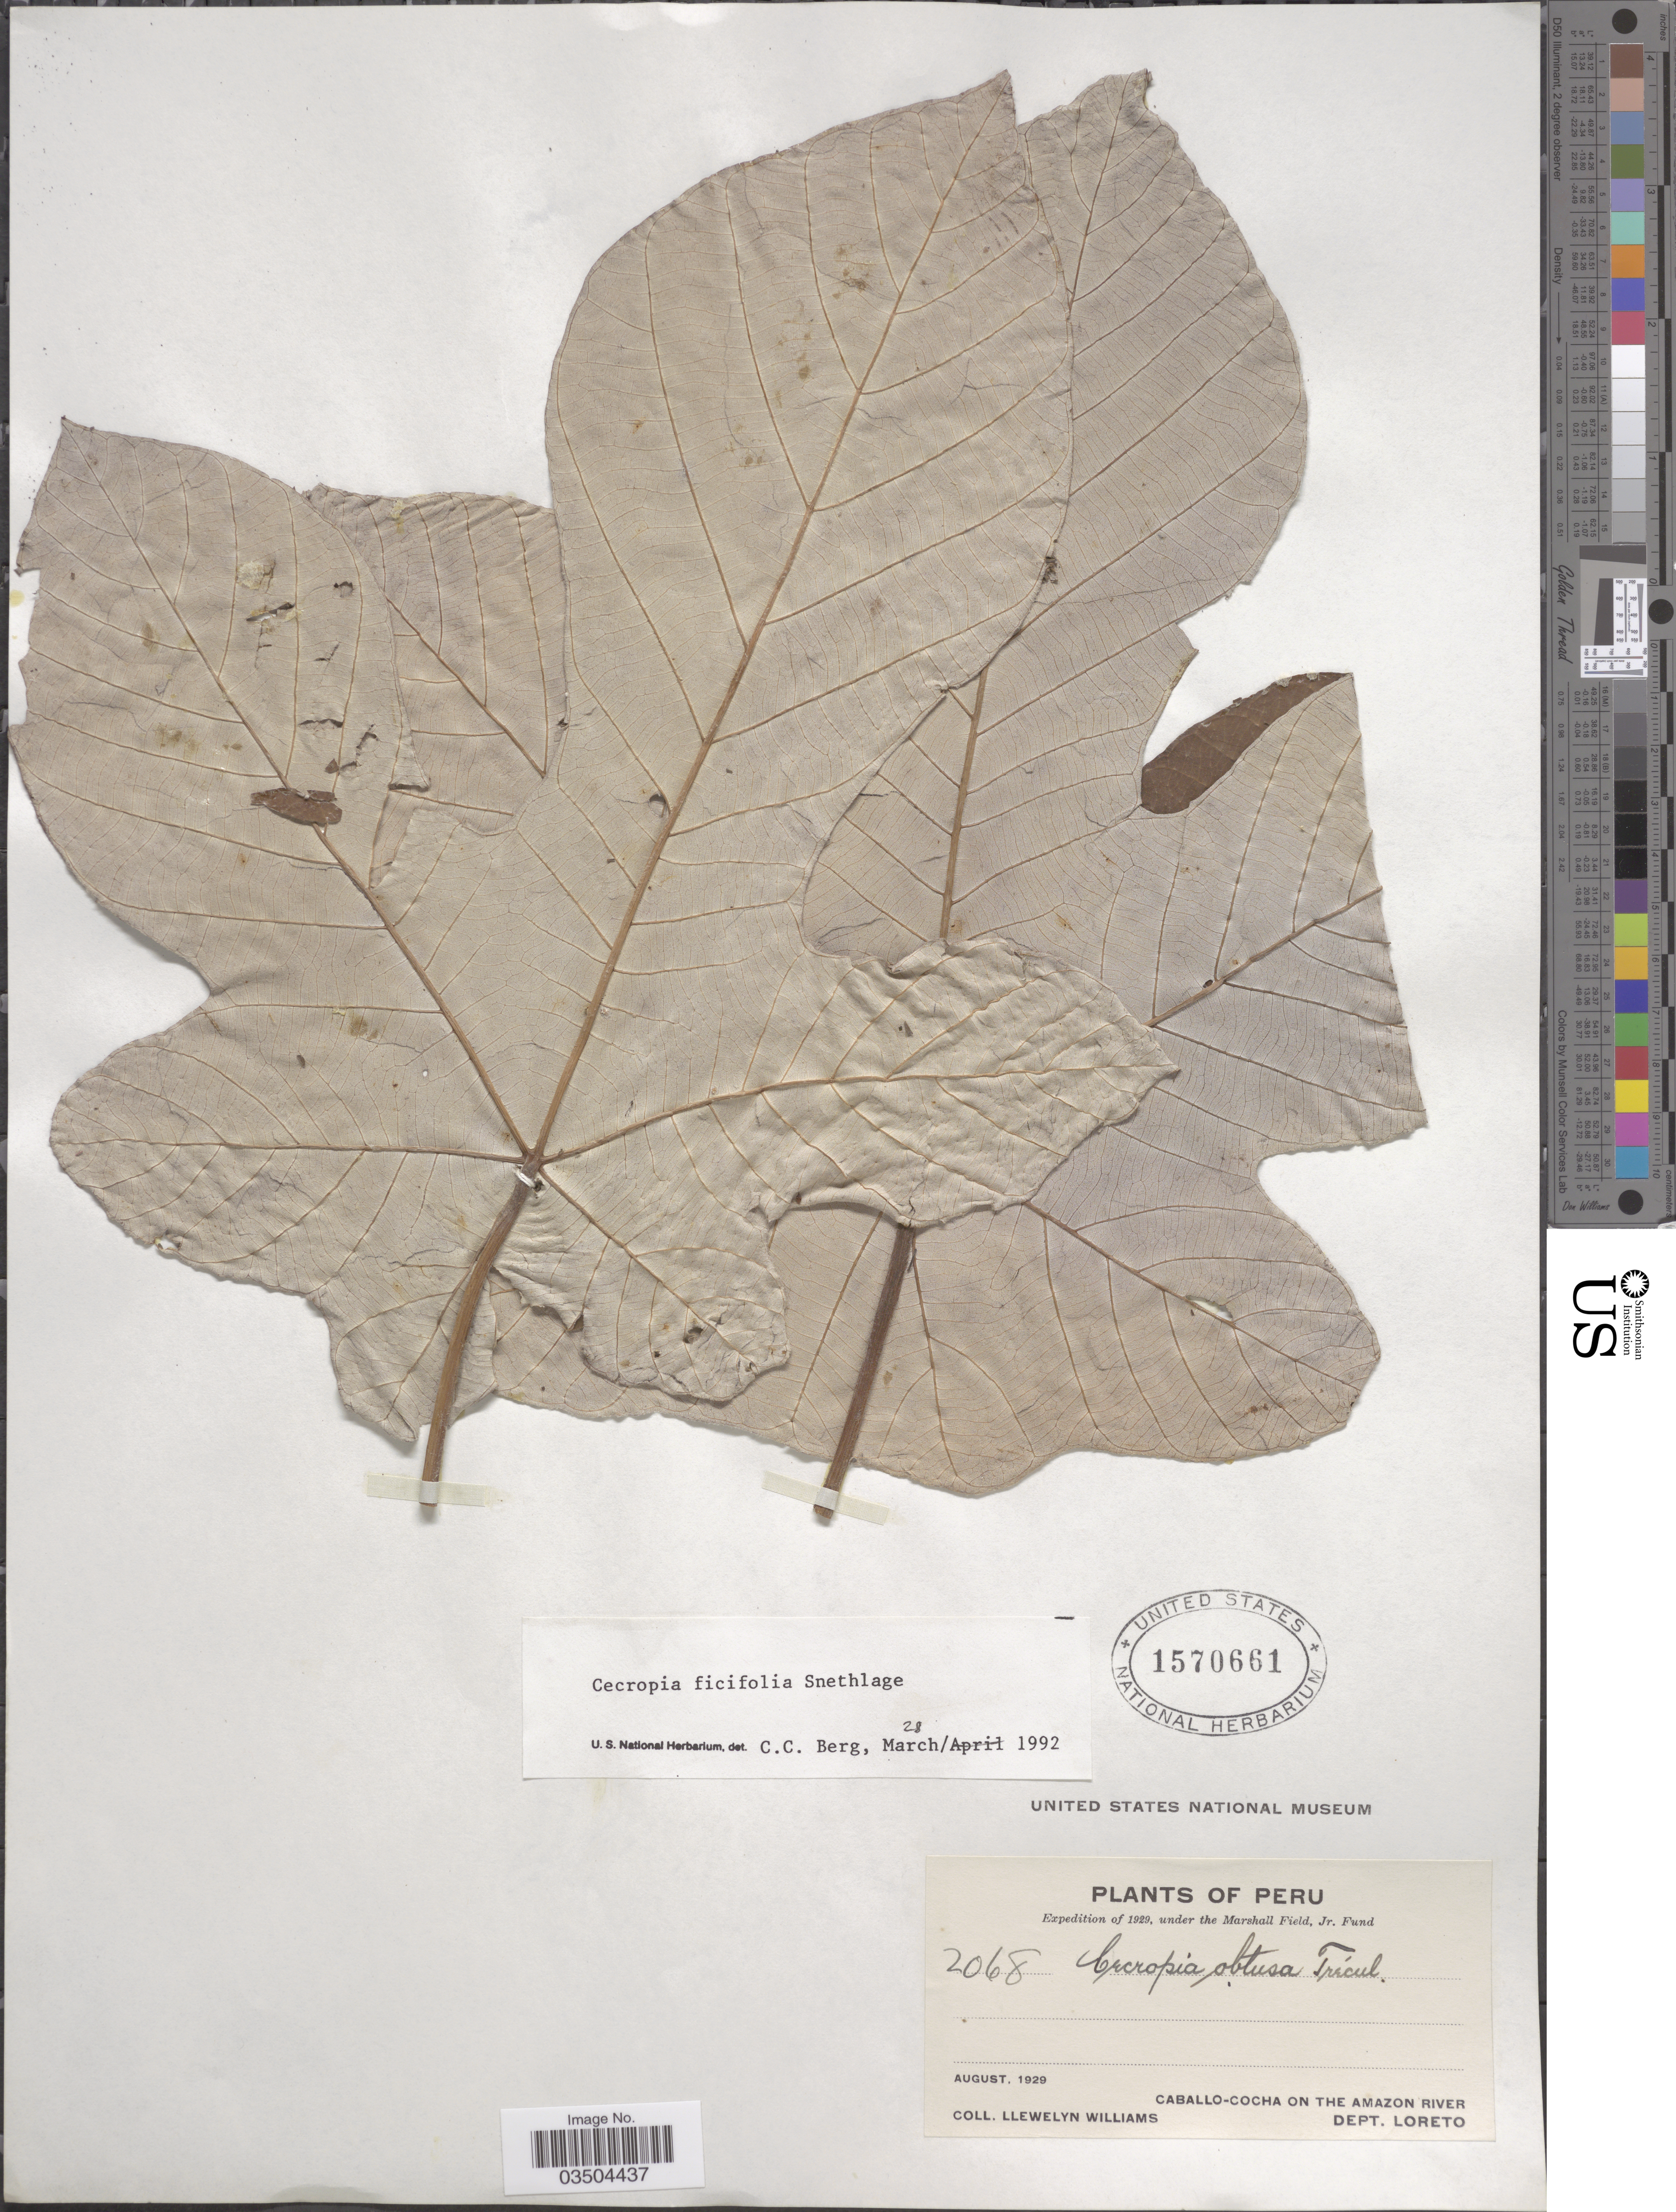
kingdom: Plantae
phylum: Tracheophyta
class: Magnoliopsida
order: Rosales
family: Urticaceae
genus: Cecropia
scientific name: Cecropia ficifolia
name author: Snethlage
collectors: Ll. Williams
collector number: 2068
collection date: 1929-08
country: Peru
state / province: Loreto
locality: Caballo-Cocha on the Amazon River, Dept. Loreto.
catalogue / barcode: US 1570661